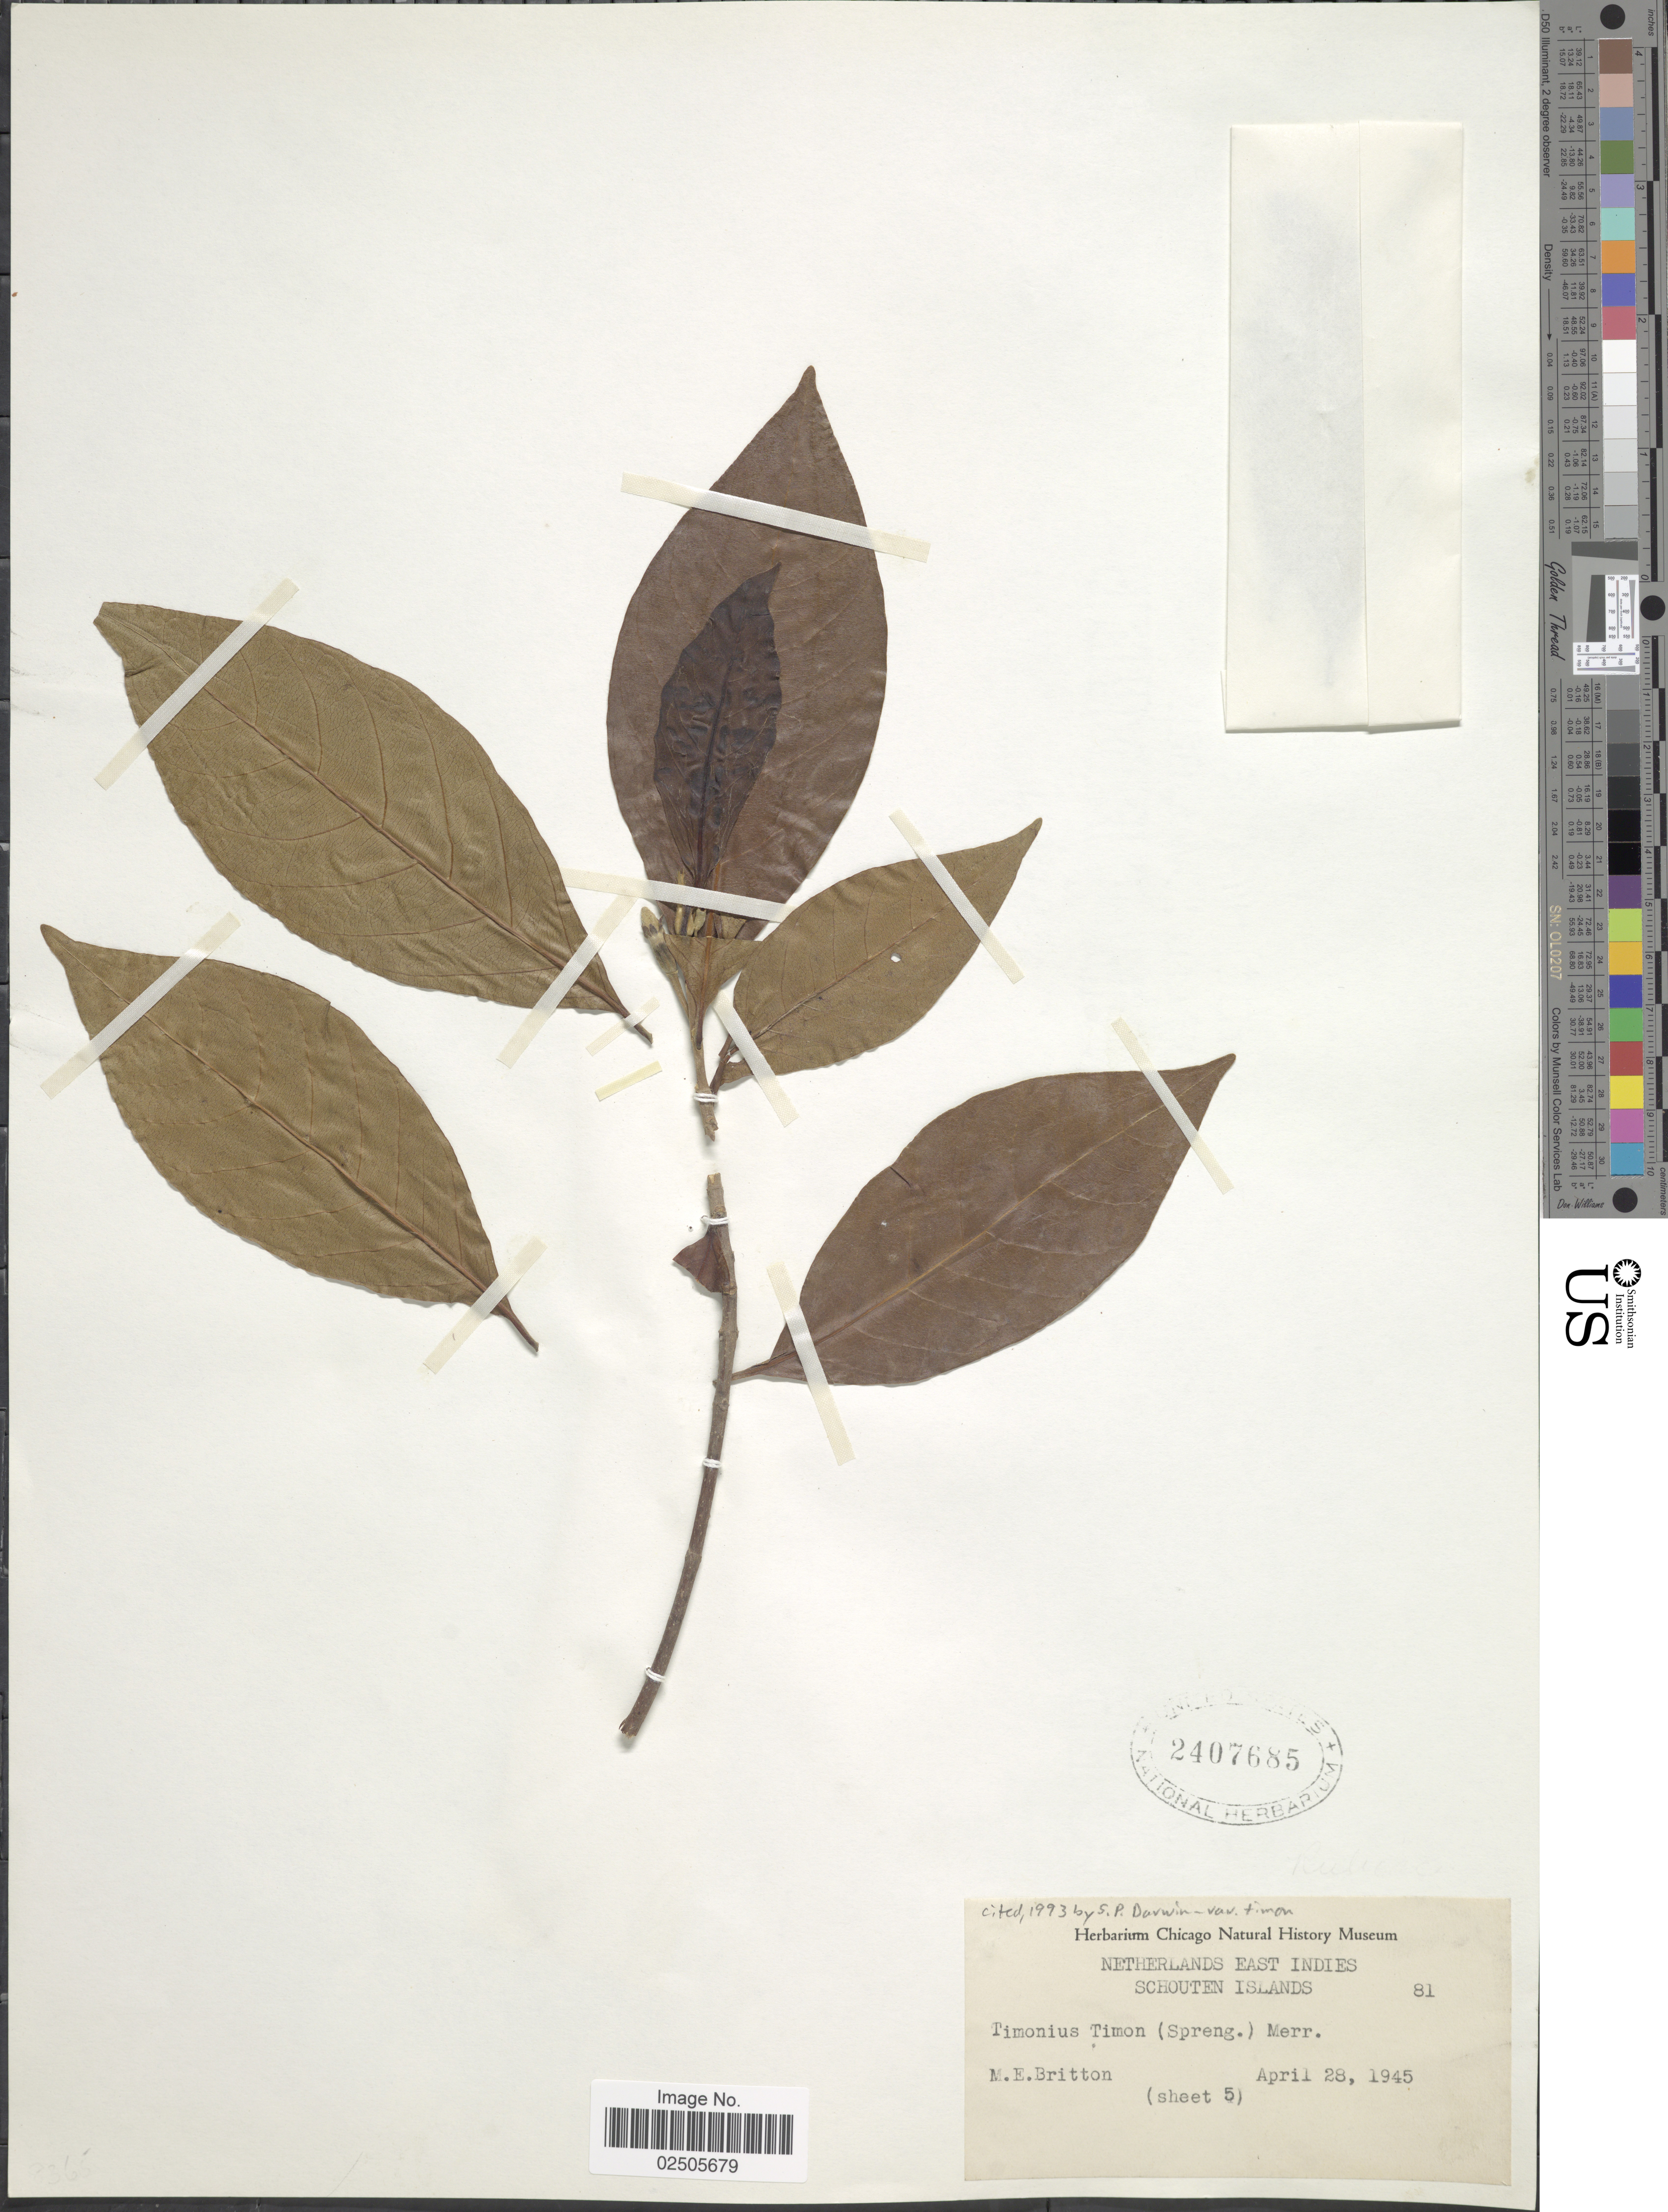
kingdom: Plantae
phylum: Tracheophyta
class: Magnoliopsida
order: Gentianales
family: Rubiaceae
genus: Timonius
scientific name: Timonius timon var. timon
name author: (Spreng.) Merr.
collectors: M. E. Britton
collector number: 81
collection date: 1945-04-28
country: Indonesia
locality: Netherlands East Indies, Schouten Islands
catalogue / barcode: US 2407685